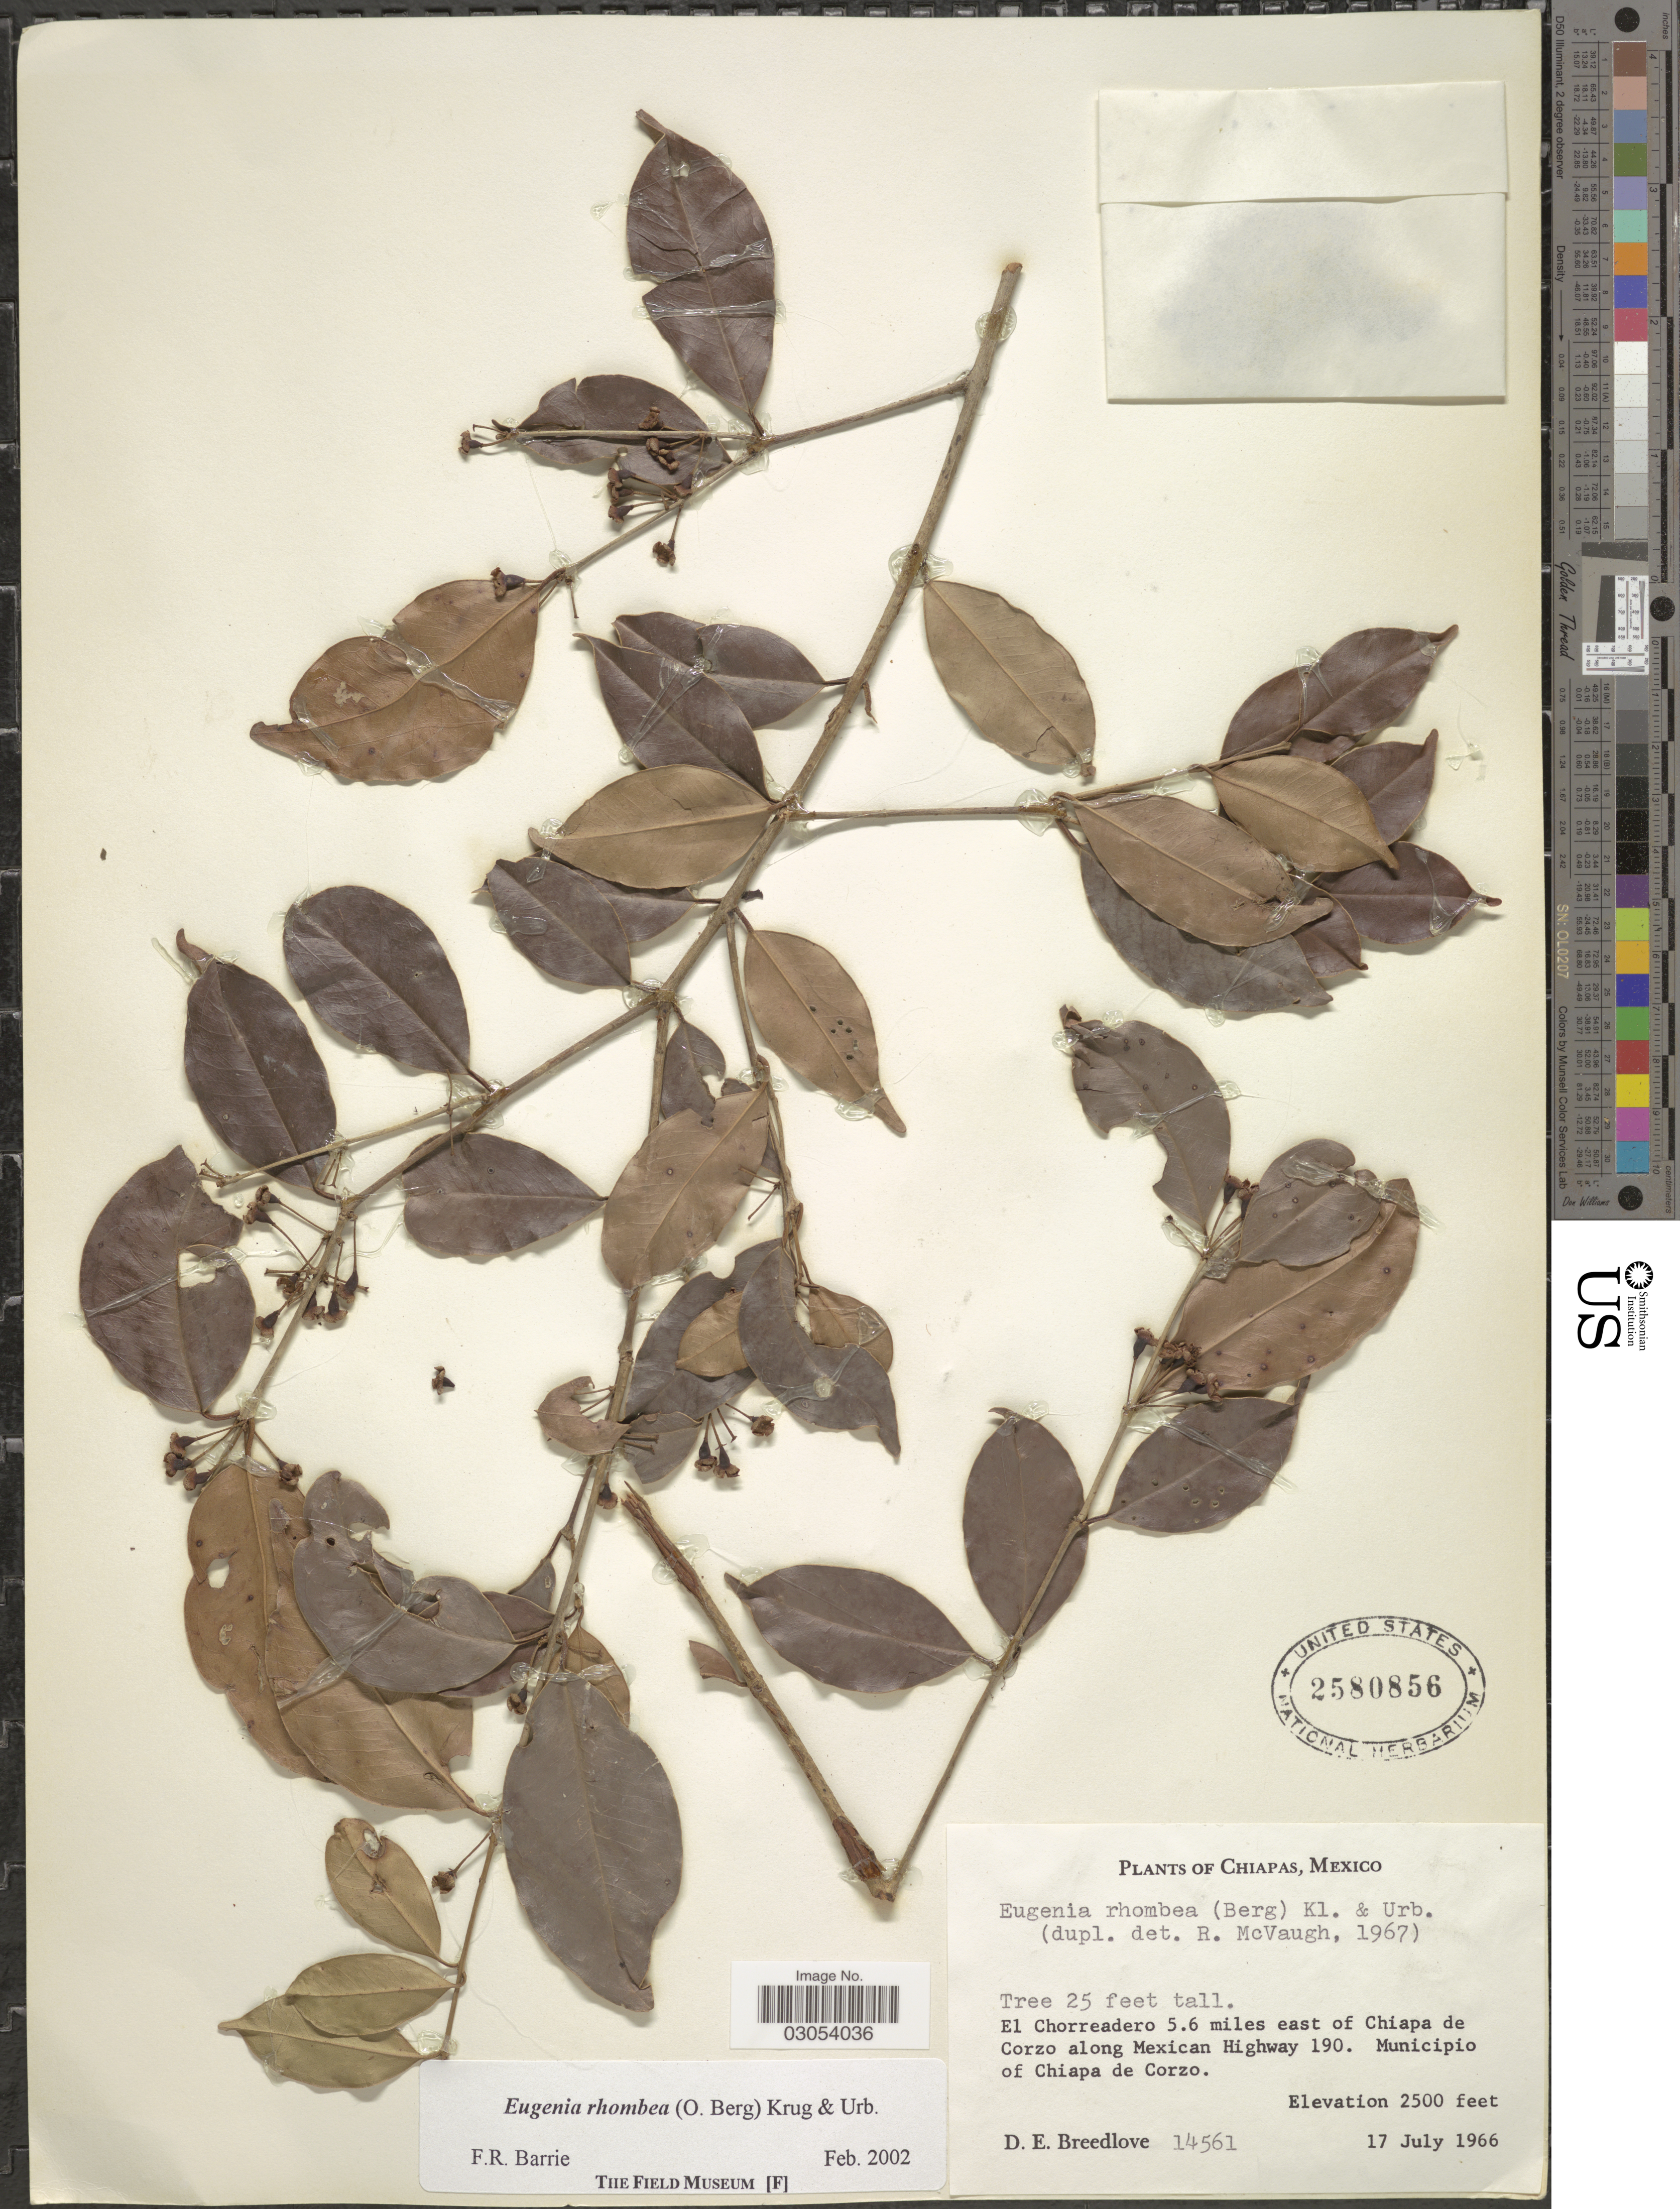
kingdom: Plantae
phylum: Tracheophyta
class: Magnoliopsida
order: Myrtales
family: Myrtaceae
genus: Eugenia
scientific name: Eugenia rhombea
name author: (O. Berg) Krug & Urb.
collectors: D. E. Breedlove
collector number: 14561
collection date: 1966-07-17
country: Mexico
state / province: Chiapas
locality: El Chorreadero 5.6 miles east of Chiapa de Corzo along Mexican Highway 190. Municipio of Chiapa de Corzo.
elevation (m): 762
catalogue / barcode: US 2580856